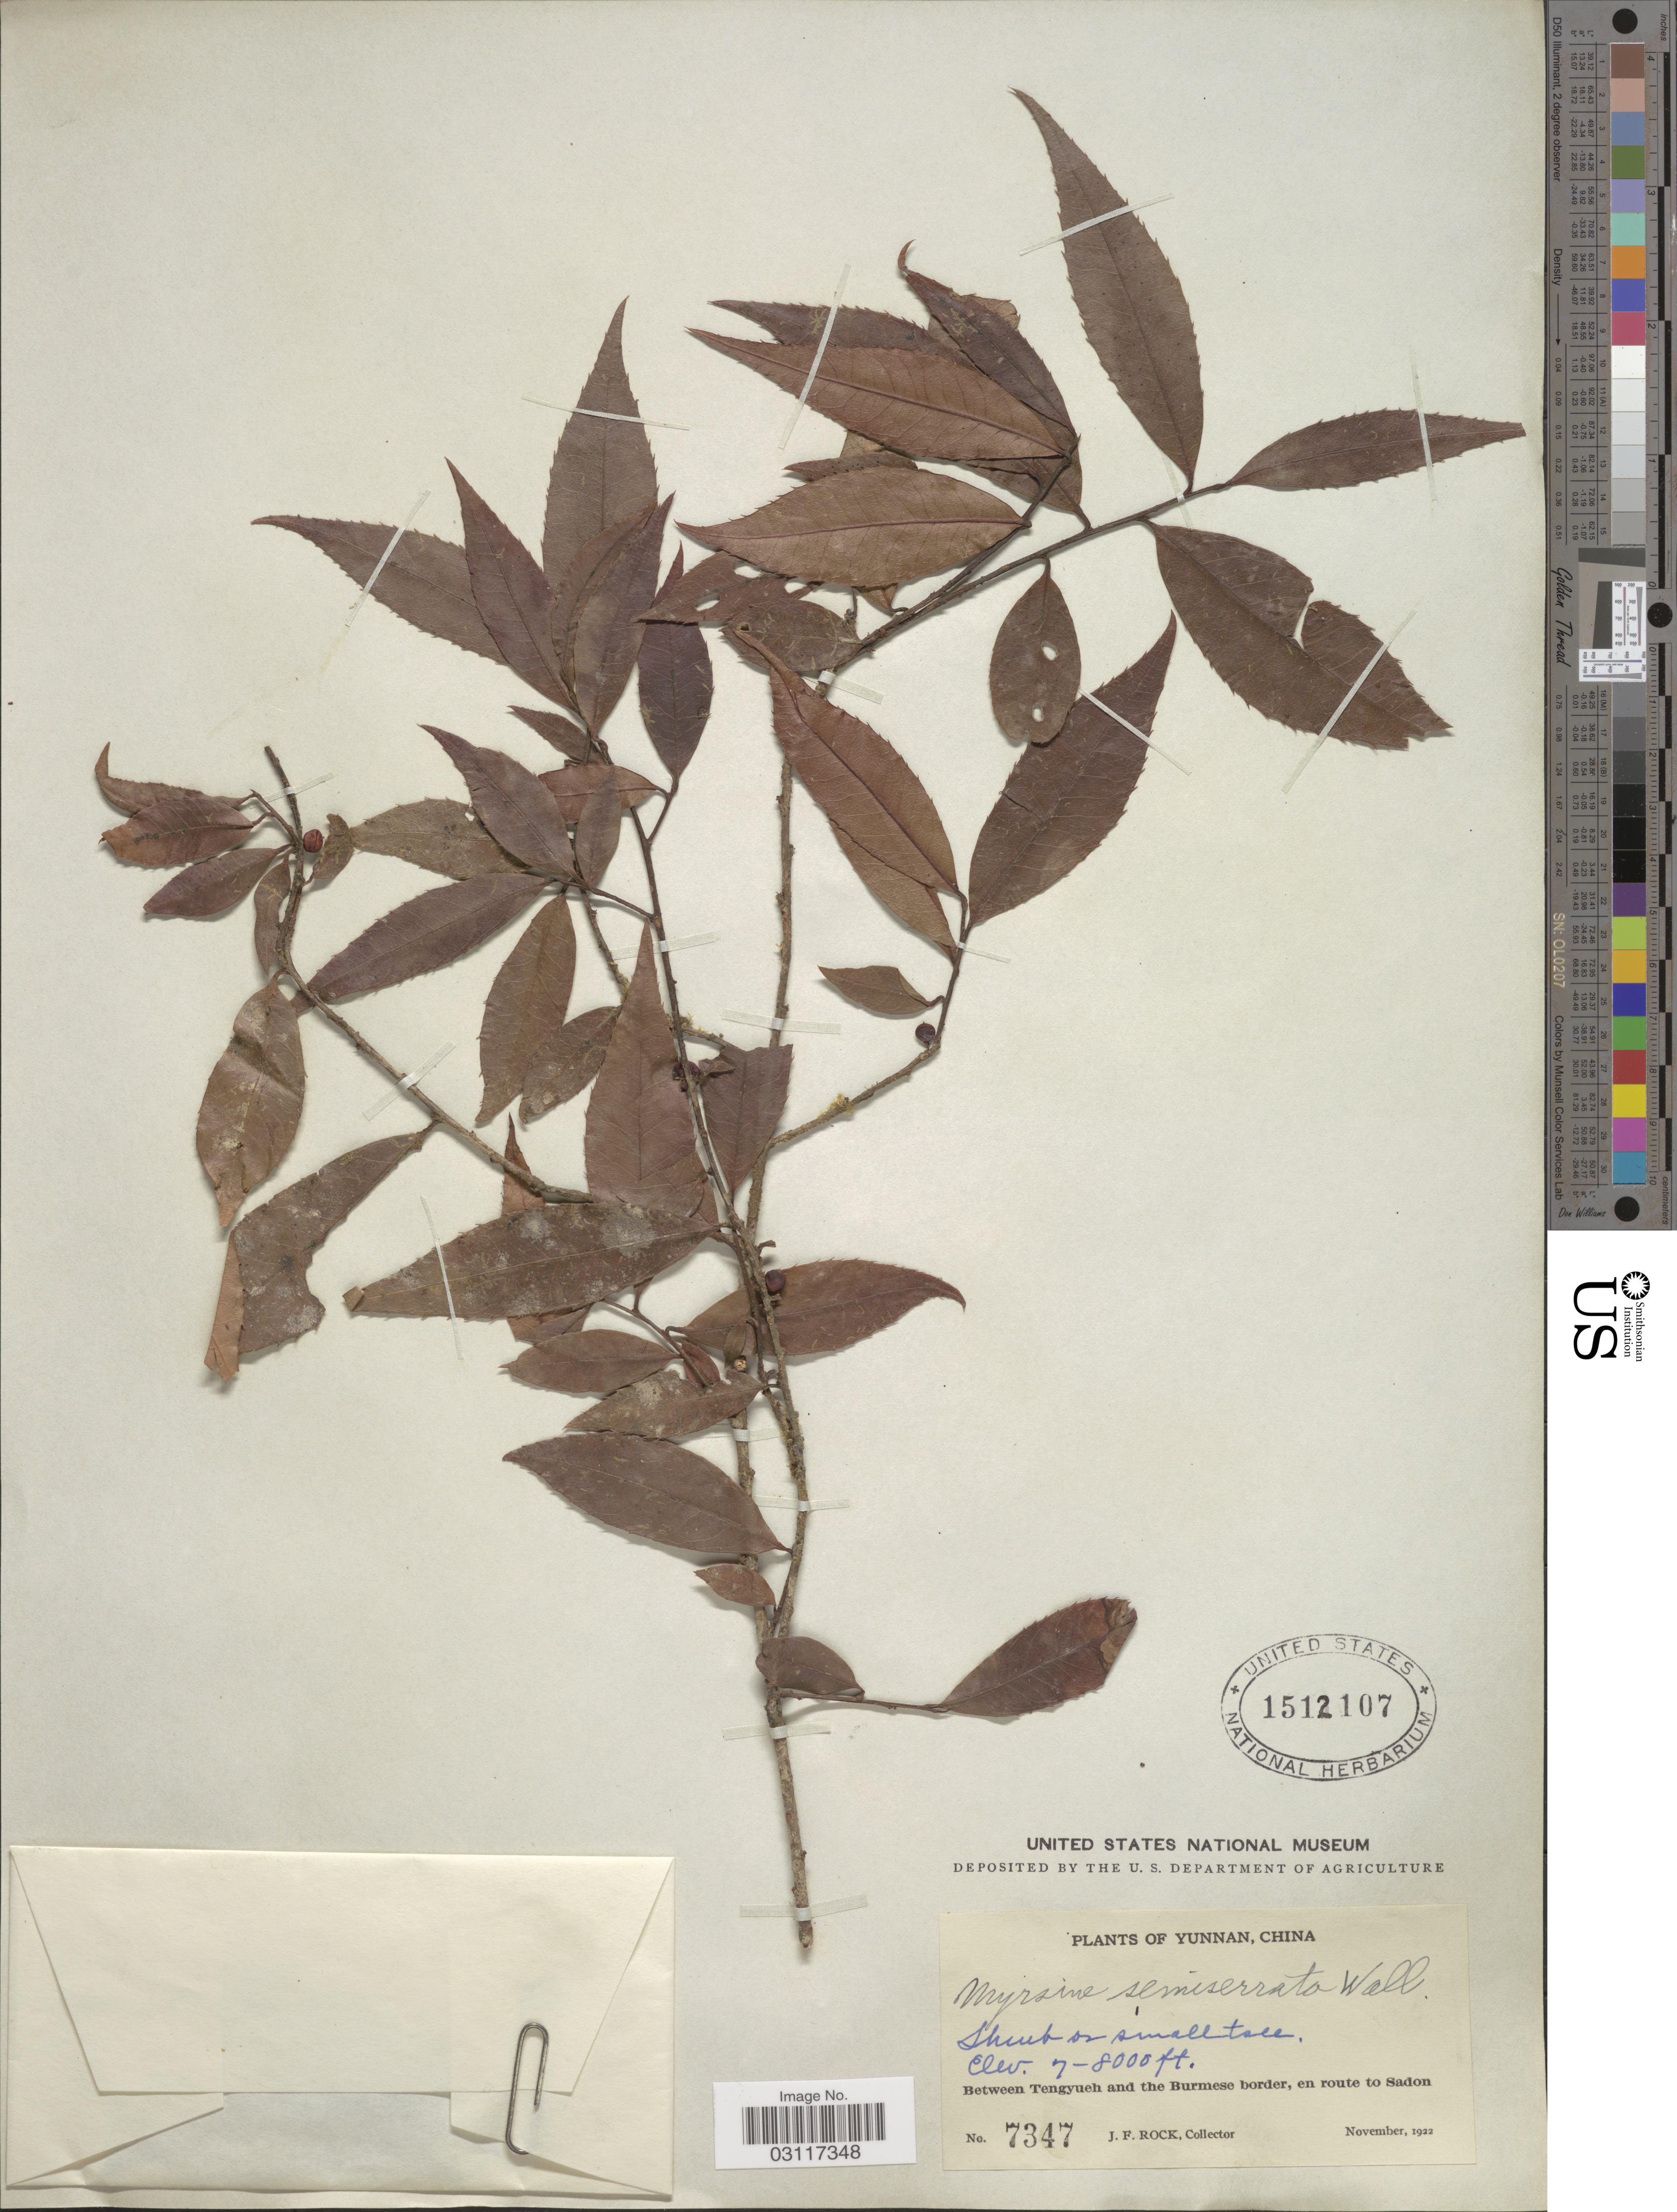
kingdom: Plantae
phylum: Tracheophyta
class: Magnoliopsida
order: Ericales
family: Primulaceae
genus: Myrsine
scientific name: Myrsine semiserrata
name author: Wall.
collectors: J. Rock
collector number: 7347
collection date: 1922-11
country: China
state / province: Yunnan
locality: Between Tengyueh and the Burmese border, en route to Sadon.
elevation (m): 2134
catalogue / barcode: US 1512107